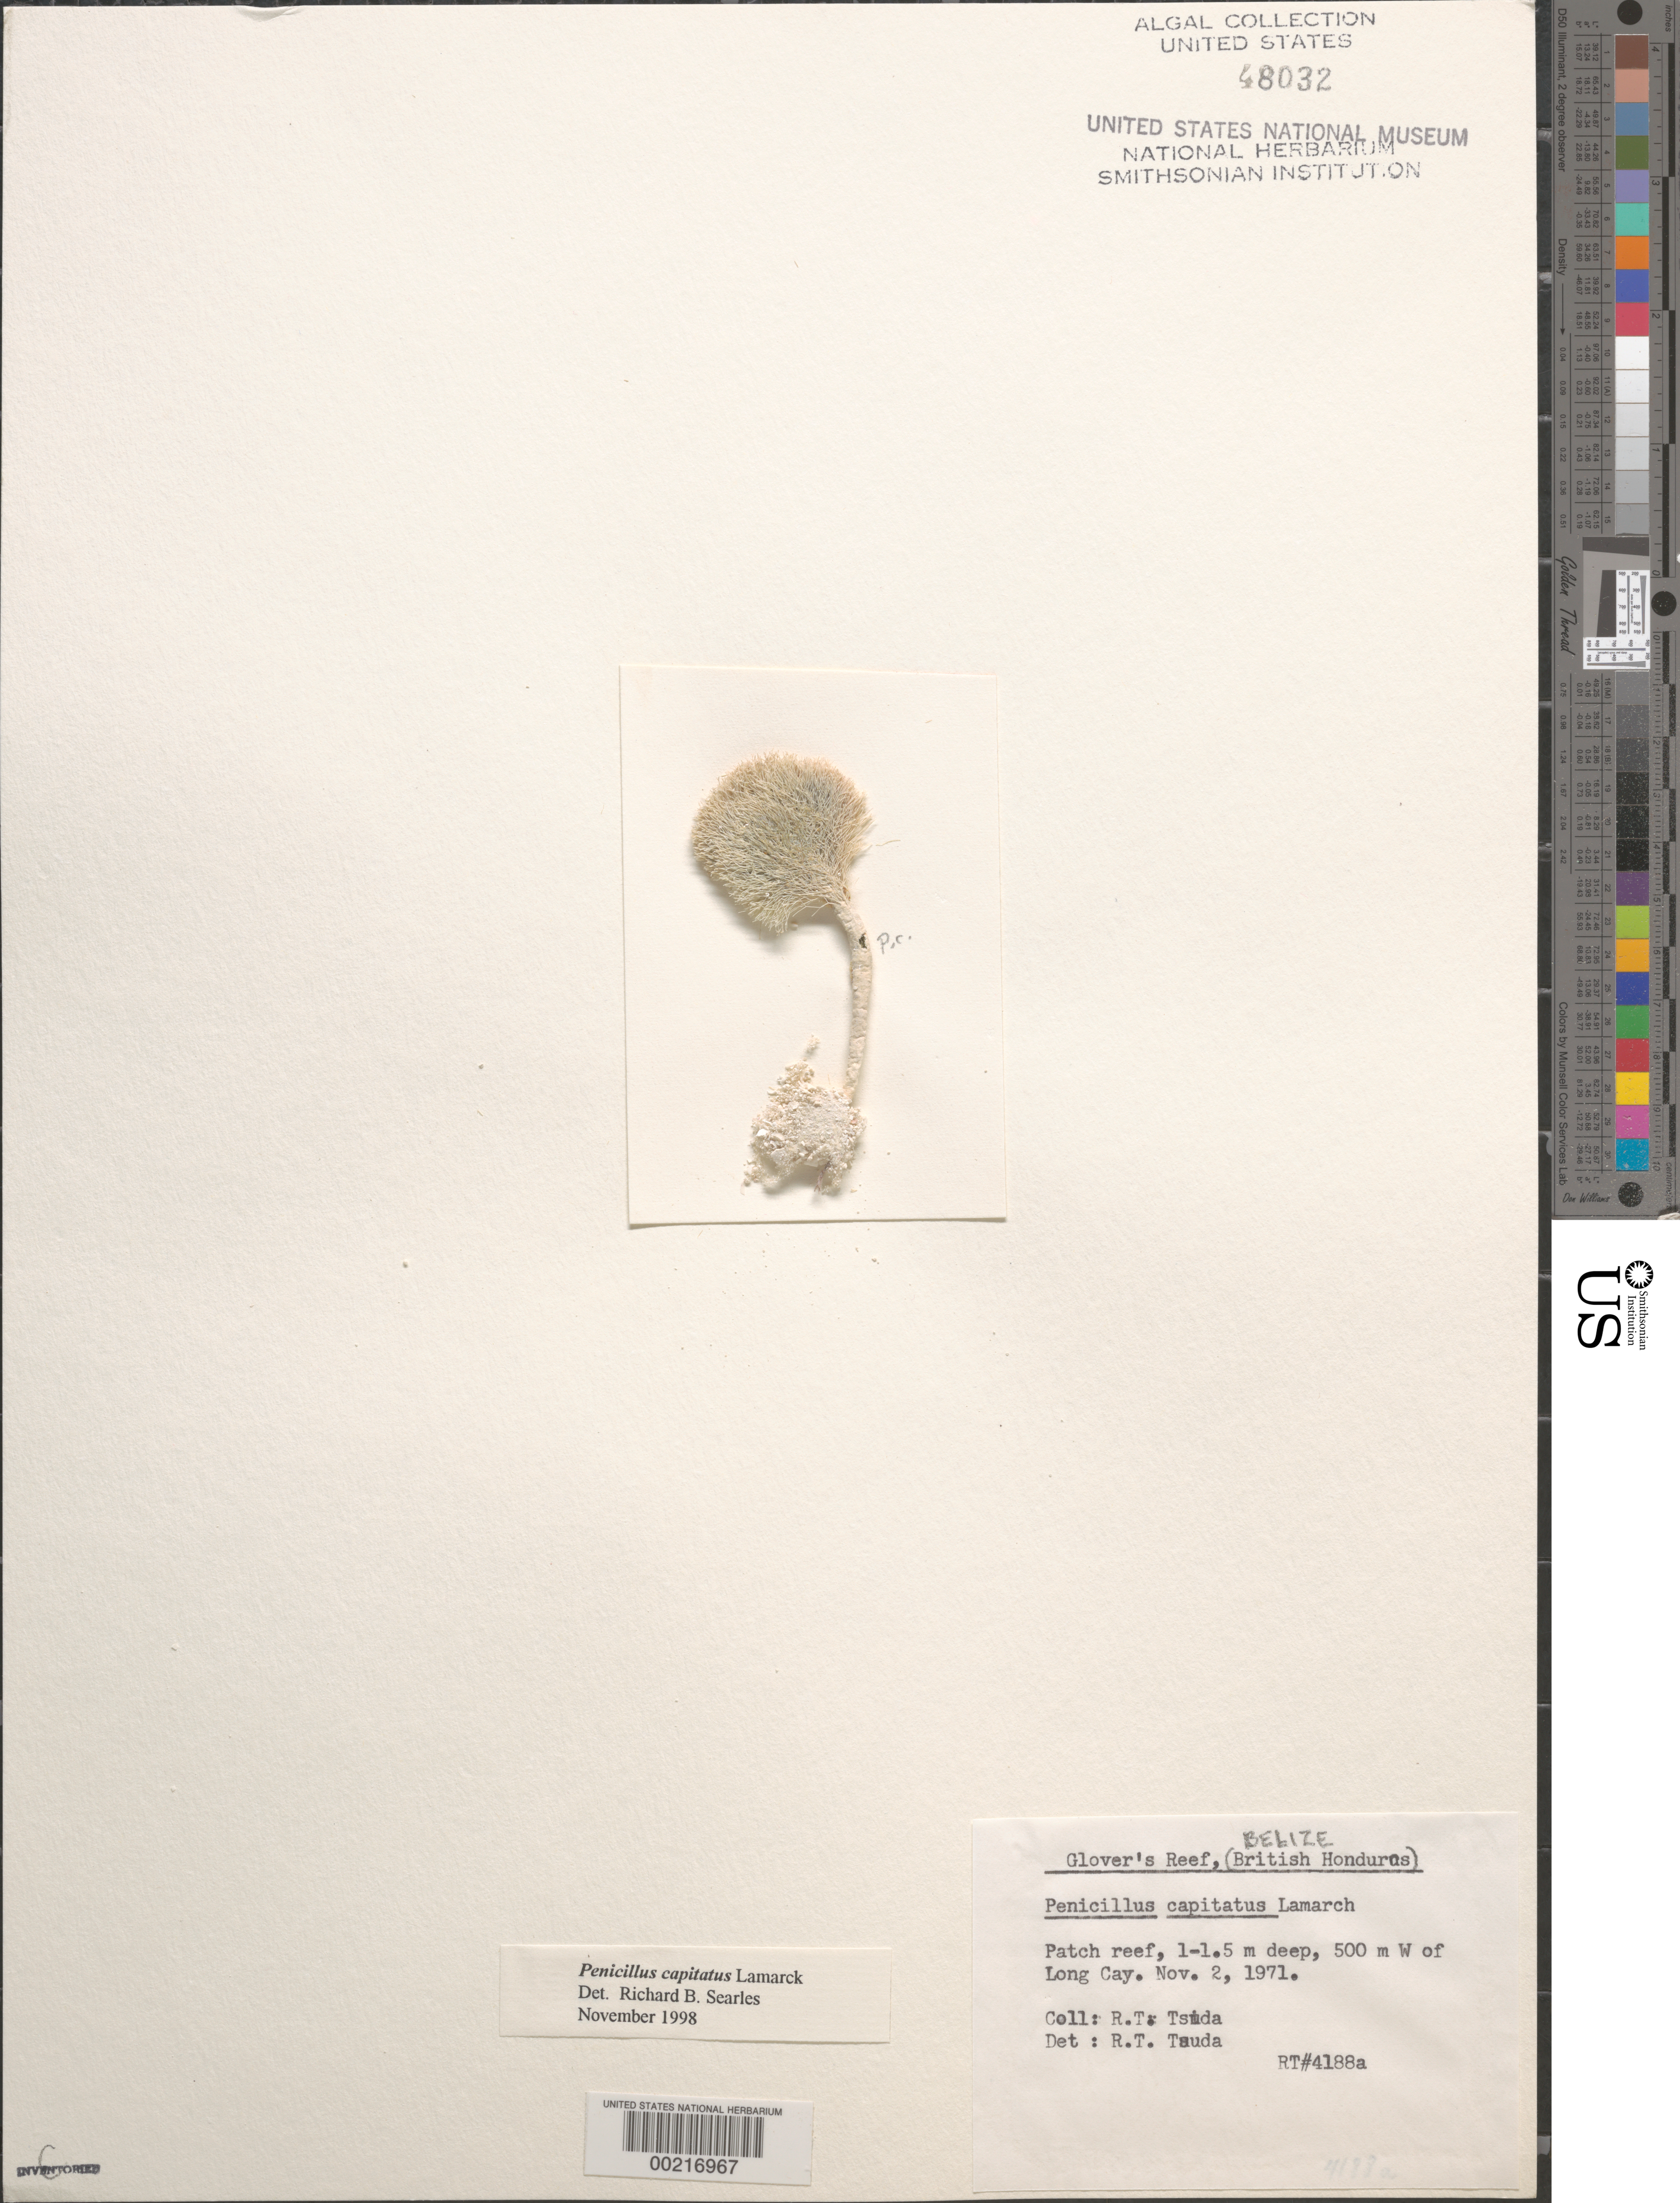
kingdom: Plantae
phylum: Chlorophyta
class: Ulvophyceae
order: Bryopsidales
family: Udoteaceae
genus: Penicillus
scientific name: Penicillus capitatus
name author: Lam.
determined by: Tsuda, R. T.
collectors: R. Tsuda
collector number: Rt 4188a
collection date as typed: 02 Nov 1971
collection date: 1971-11-02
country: Belize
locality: Glover's Reef, W of Long Cay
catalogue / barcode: US 48032